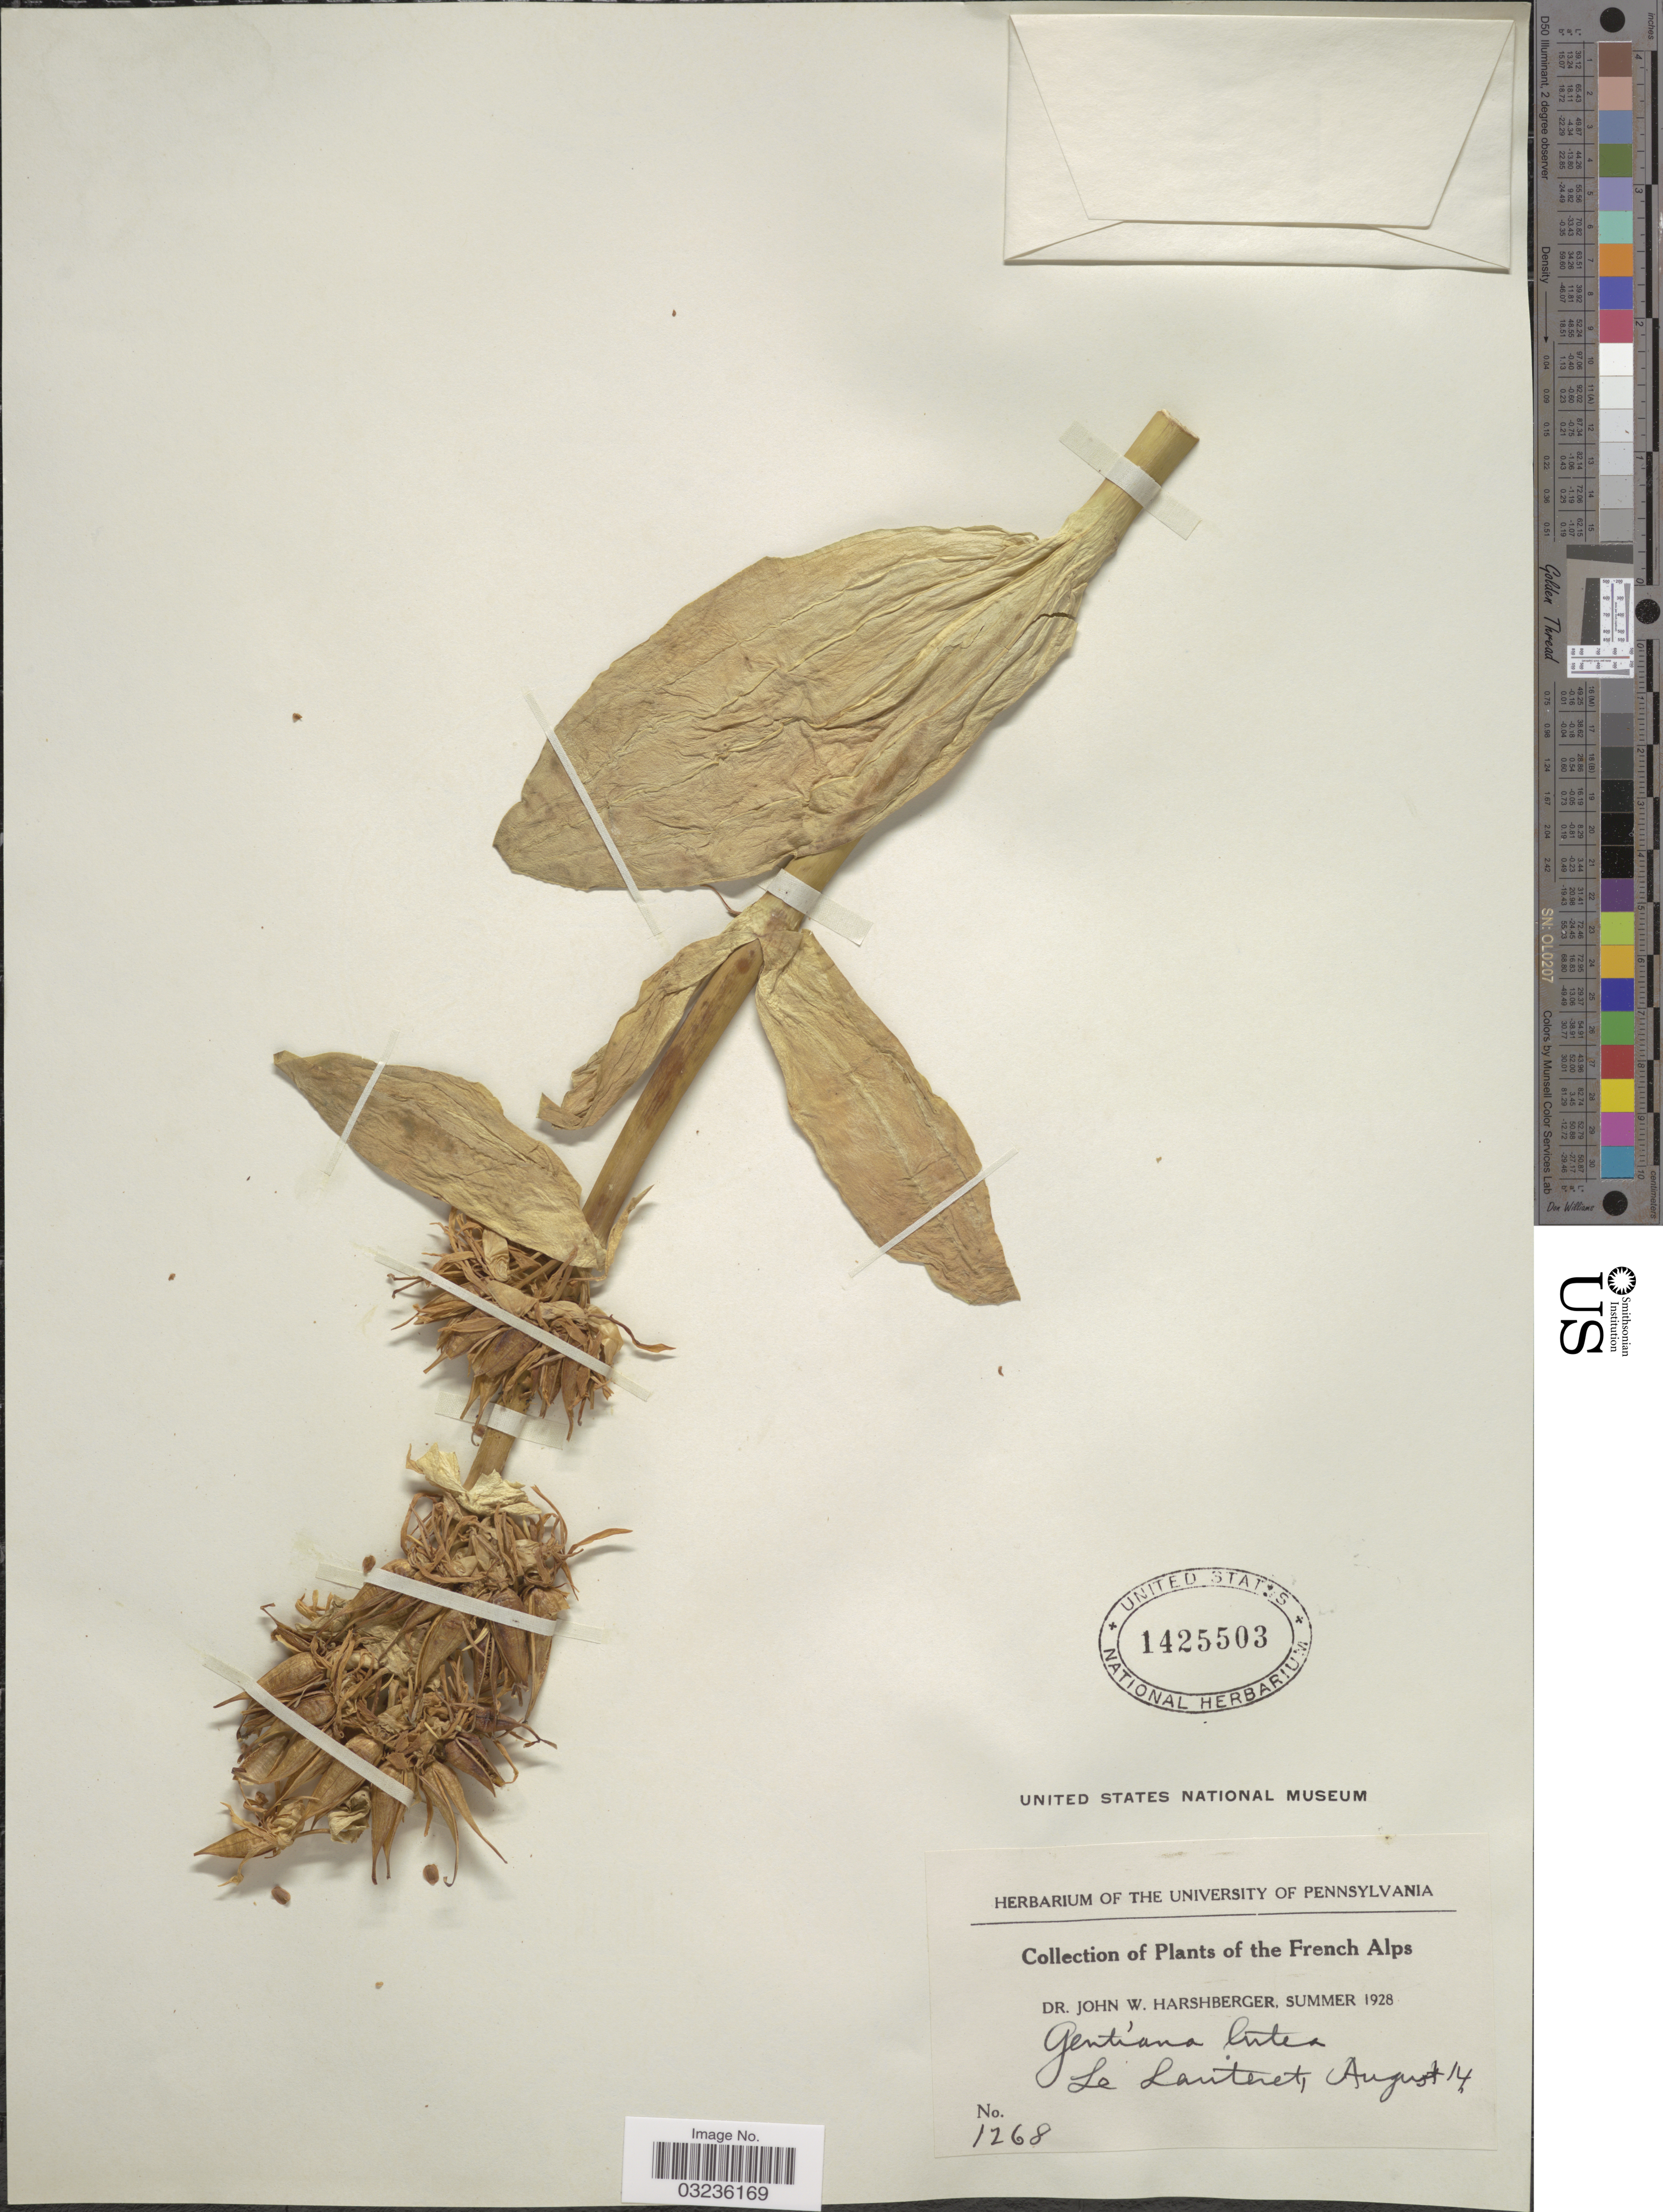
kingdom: Plantae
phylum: Tracheophyta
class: Magnoliopsida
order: Gentianales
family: Gentianaceae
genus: Gentiana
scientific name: Gentiana livonica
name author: Eschsch. ex Griseb.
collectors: J. W. Harshberger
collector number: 1268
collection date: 1928-08-14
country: France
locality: Le Lanteret, French Alps.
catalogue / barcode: US 1425503